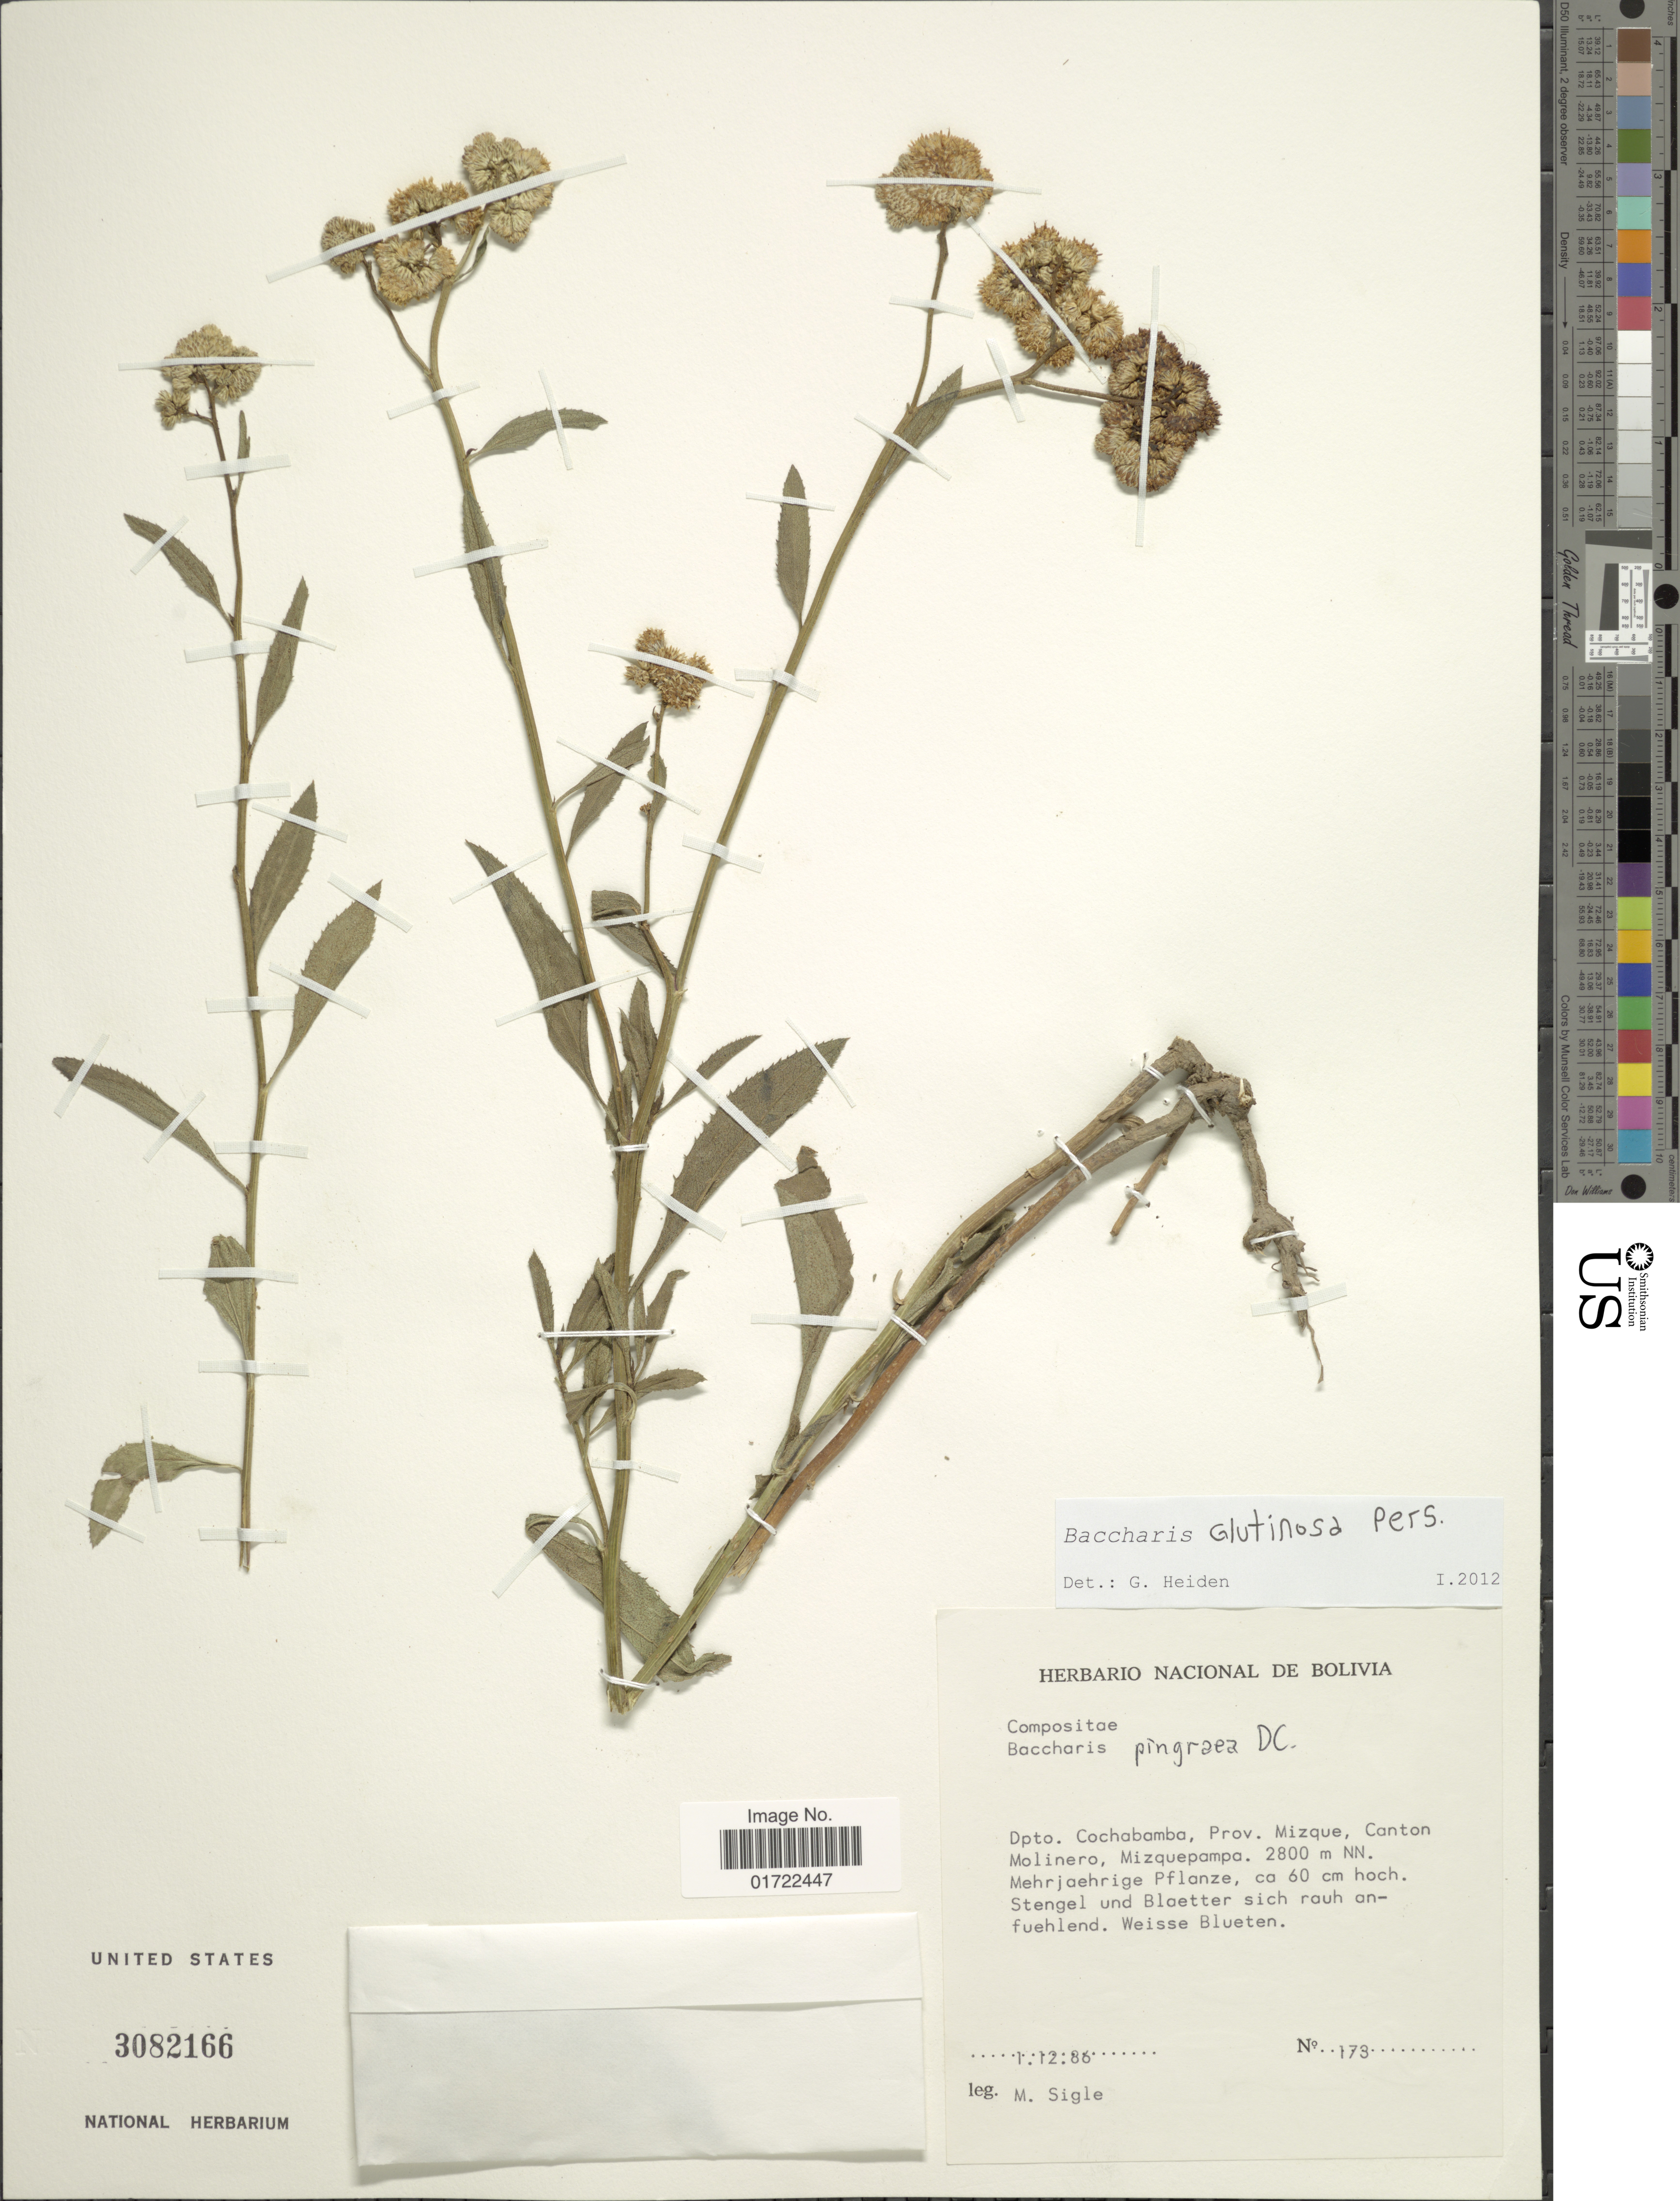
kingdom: Plantae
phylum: Tracheophyta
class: Magnoliopsida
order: Asterales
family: Asteraceae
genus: Baccharis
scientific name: Baccharis glutinosa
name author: Pers.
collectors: M. Sigle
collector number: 179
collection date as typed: Transcribed d/m/y: 1/12/86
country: Bolivia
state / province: Cochabamba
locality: Prov. Mizque, Canton Molinero, Mizquepampa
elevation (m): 2800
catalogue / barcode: US 3082166